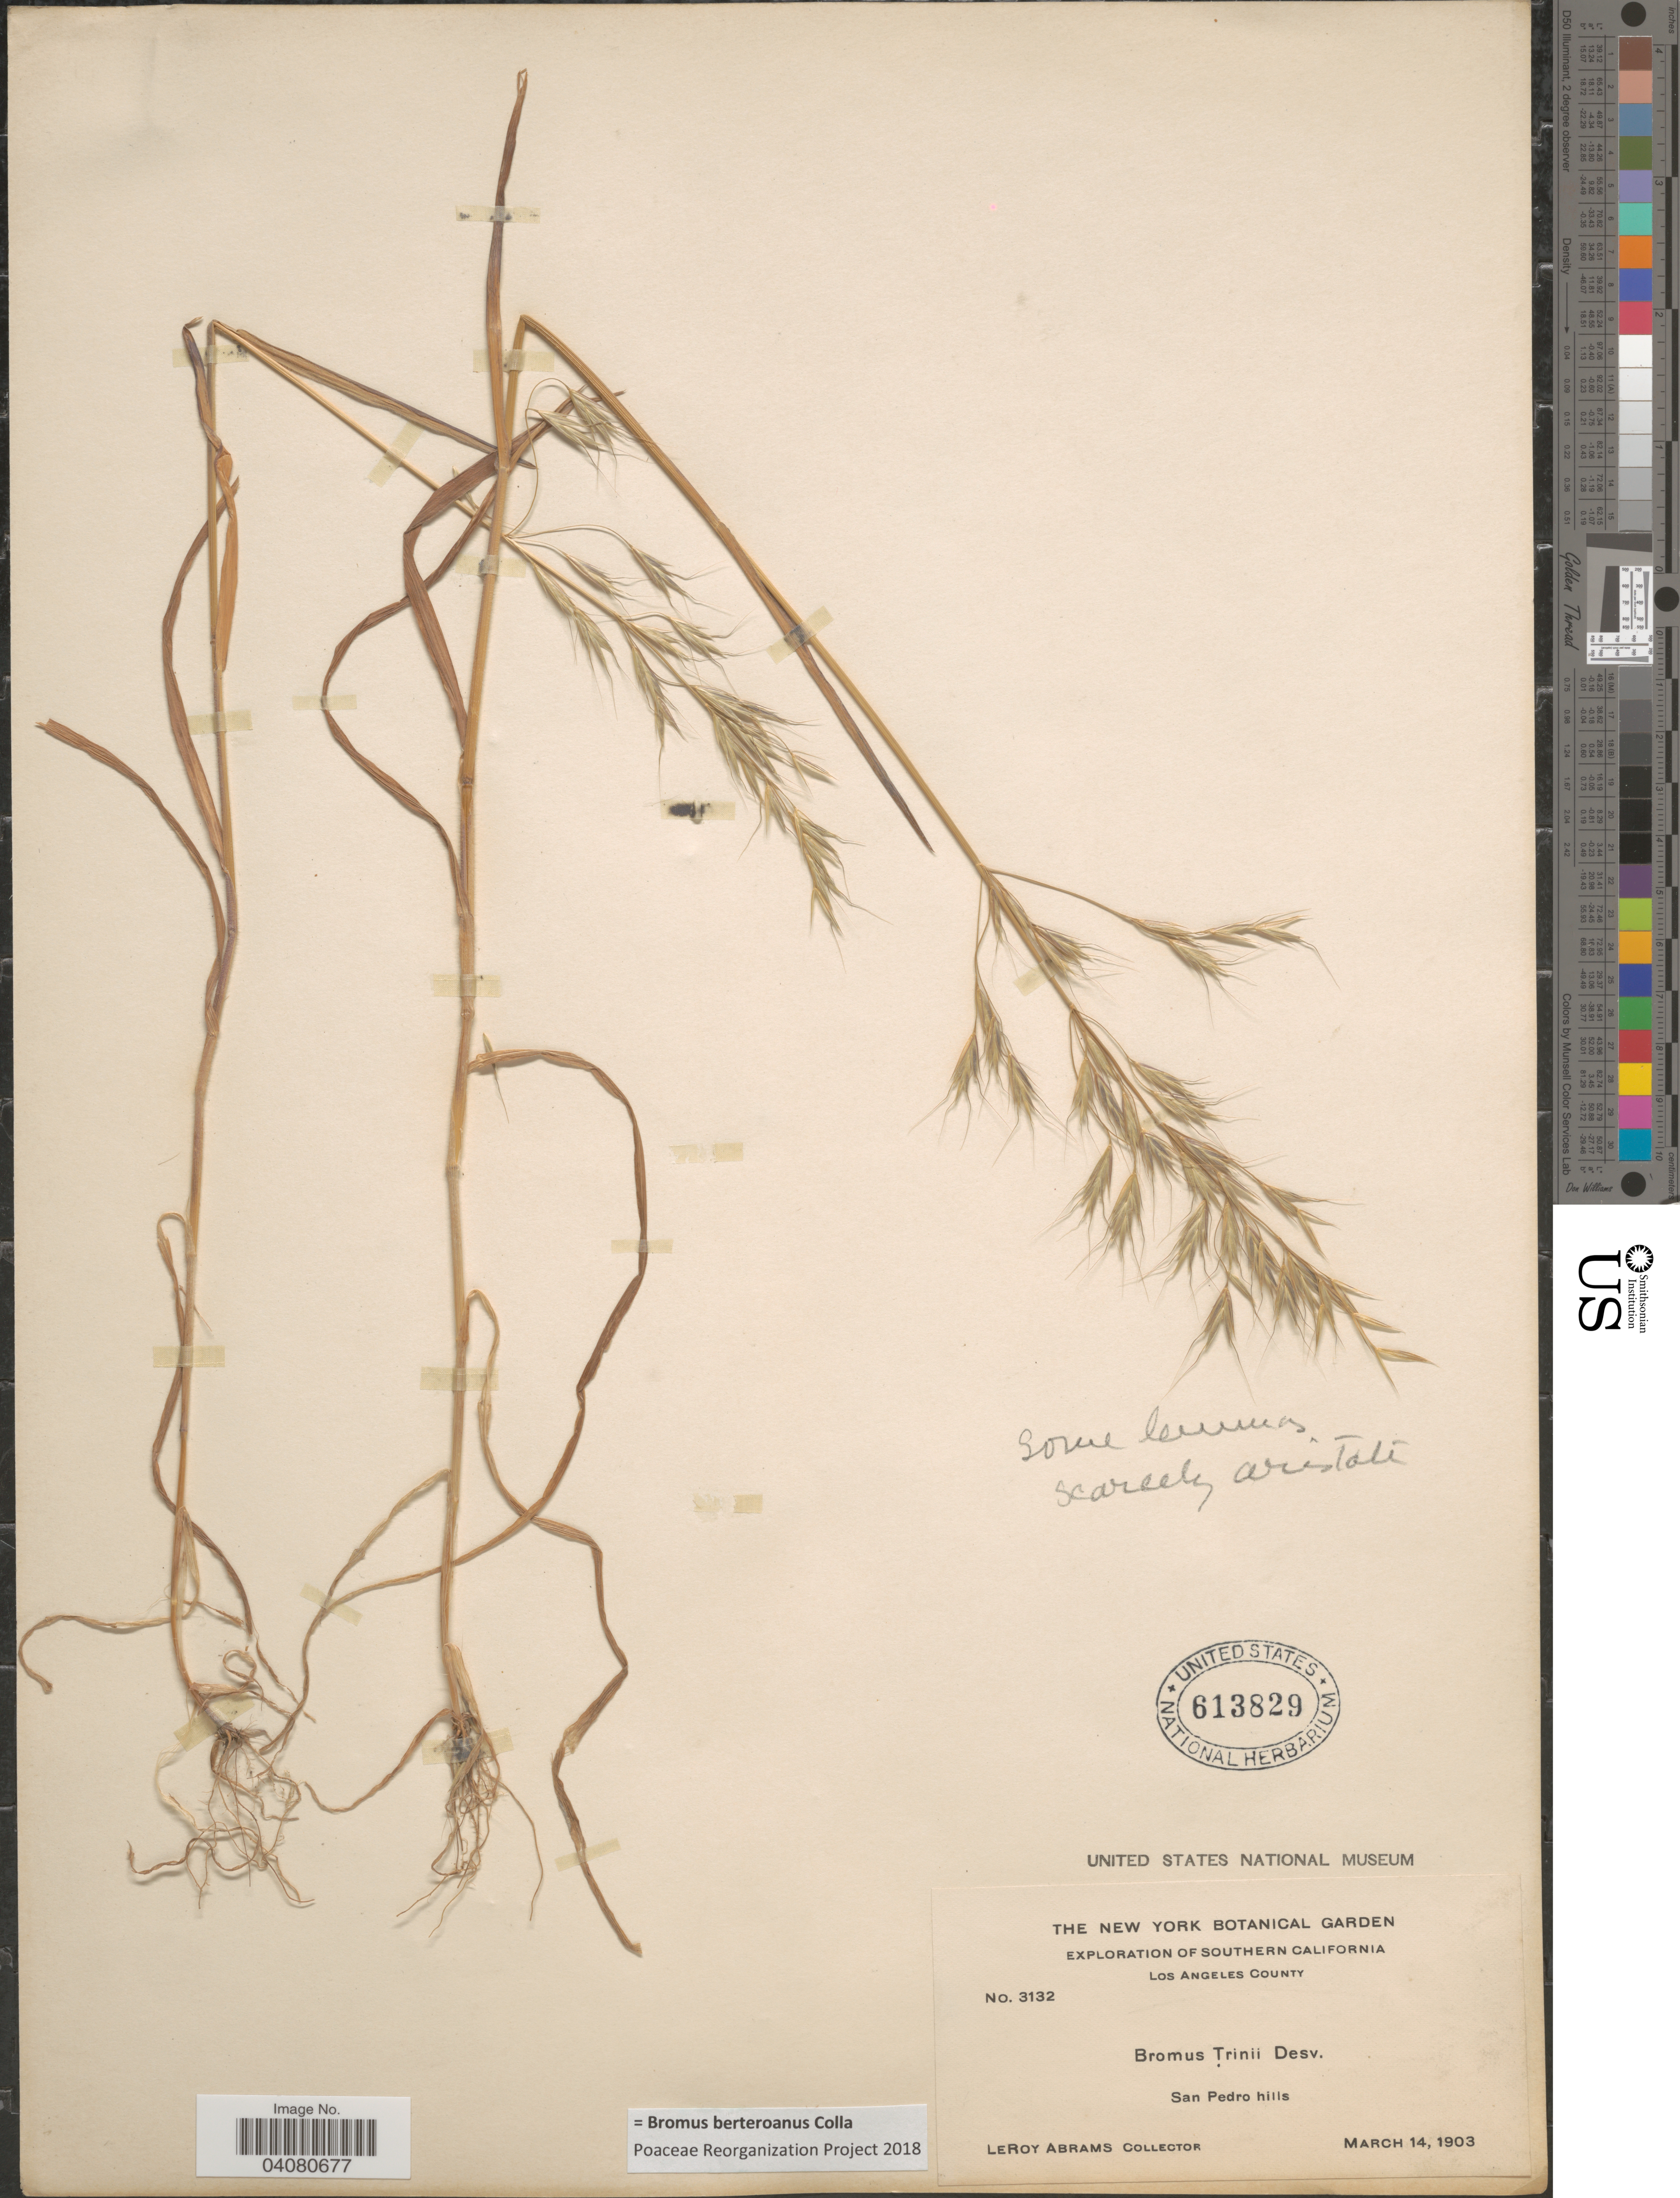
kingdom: Plantae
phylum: Tracheophyta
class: Liliopsida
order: Poales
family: Poaceae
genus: Bromus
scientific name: Bromus berteroanus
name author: Colla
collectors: L. Abrams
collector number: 3132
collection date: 1903-03-14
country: United States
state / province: California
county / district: Los Angeles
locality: Exploration of Southern California. Los Angeles County. San Pedro hills.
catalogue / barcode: US 613829